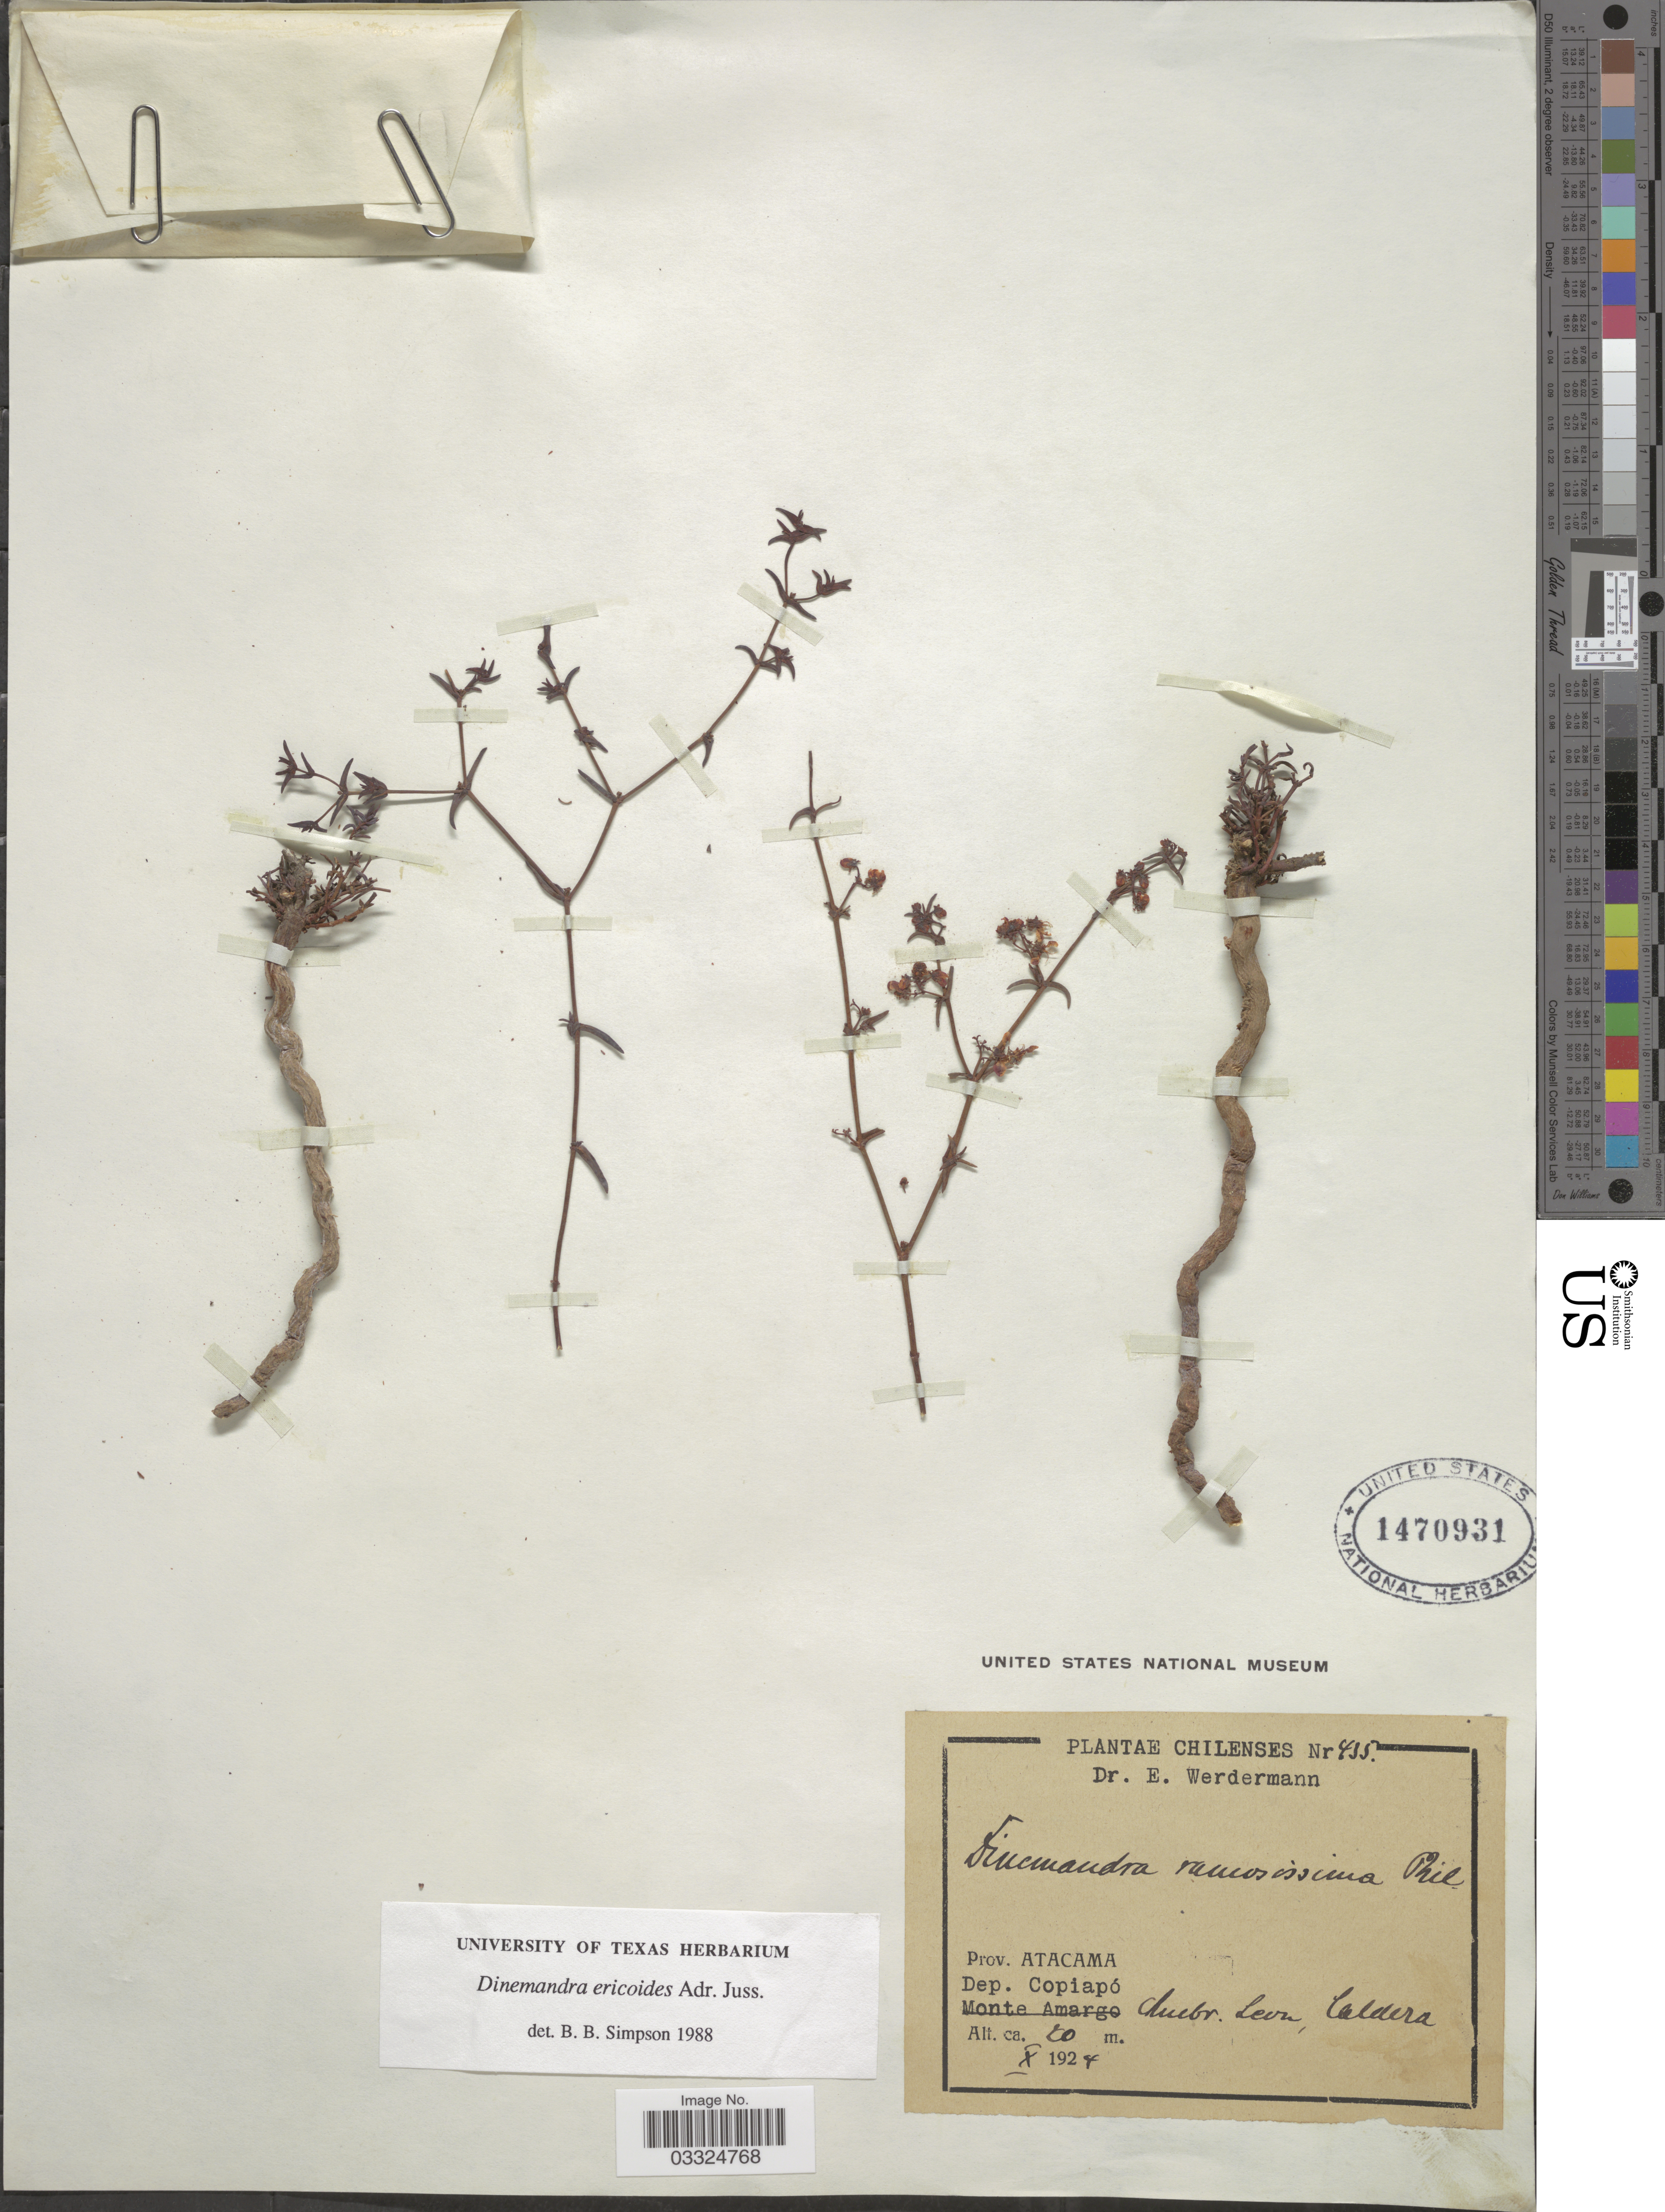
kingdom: Plantae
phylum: Tracheophyta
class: Magnoliopsida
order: Malpighiales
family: Malpighiaceae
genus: Dinemandra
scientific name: Dinemandra ericoides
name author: A. Juss.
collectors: E. Werdermann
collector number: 435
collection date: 1924-10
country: Chile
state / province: Atacama (III)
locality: Prov. Atacama. Dep. Copiapó. Quebr. Leon, Caldera.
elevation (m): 20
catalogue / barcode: US 1470931